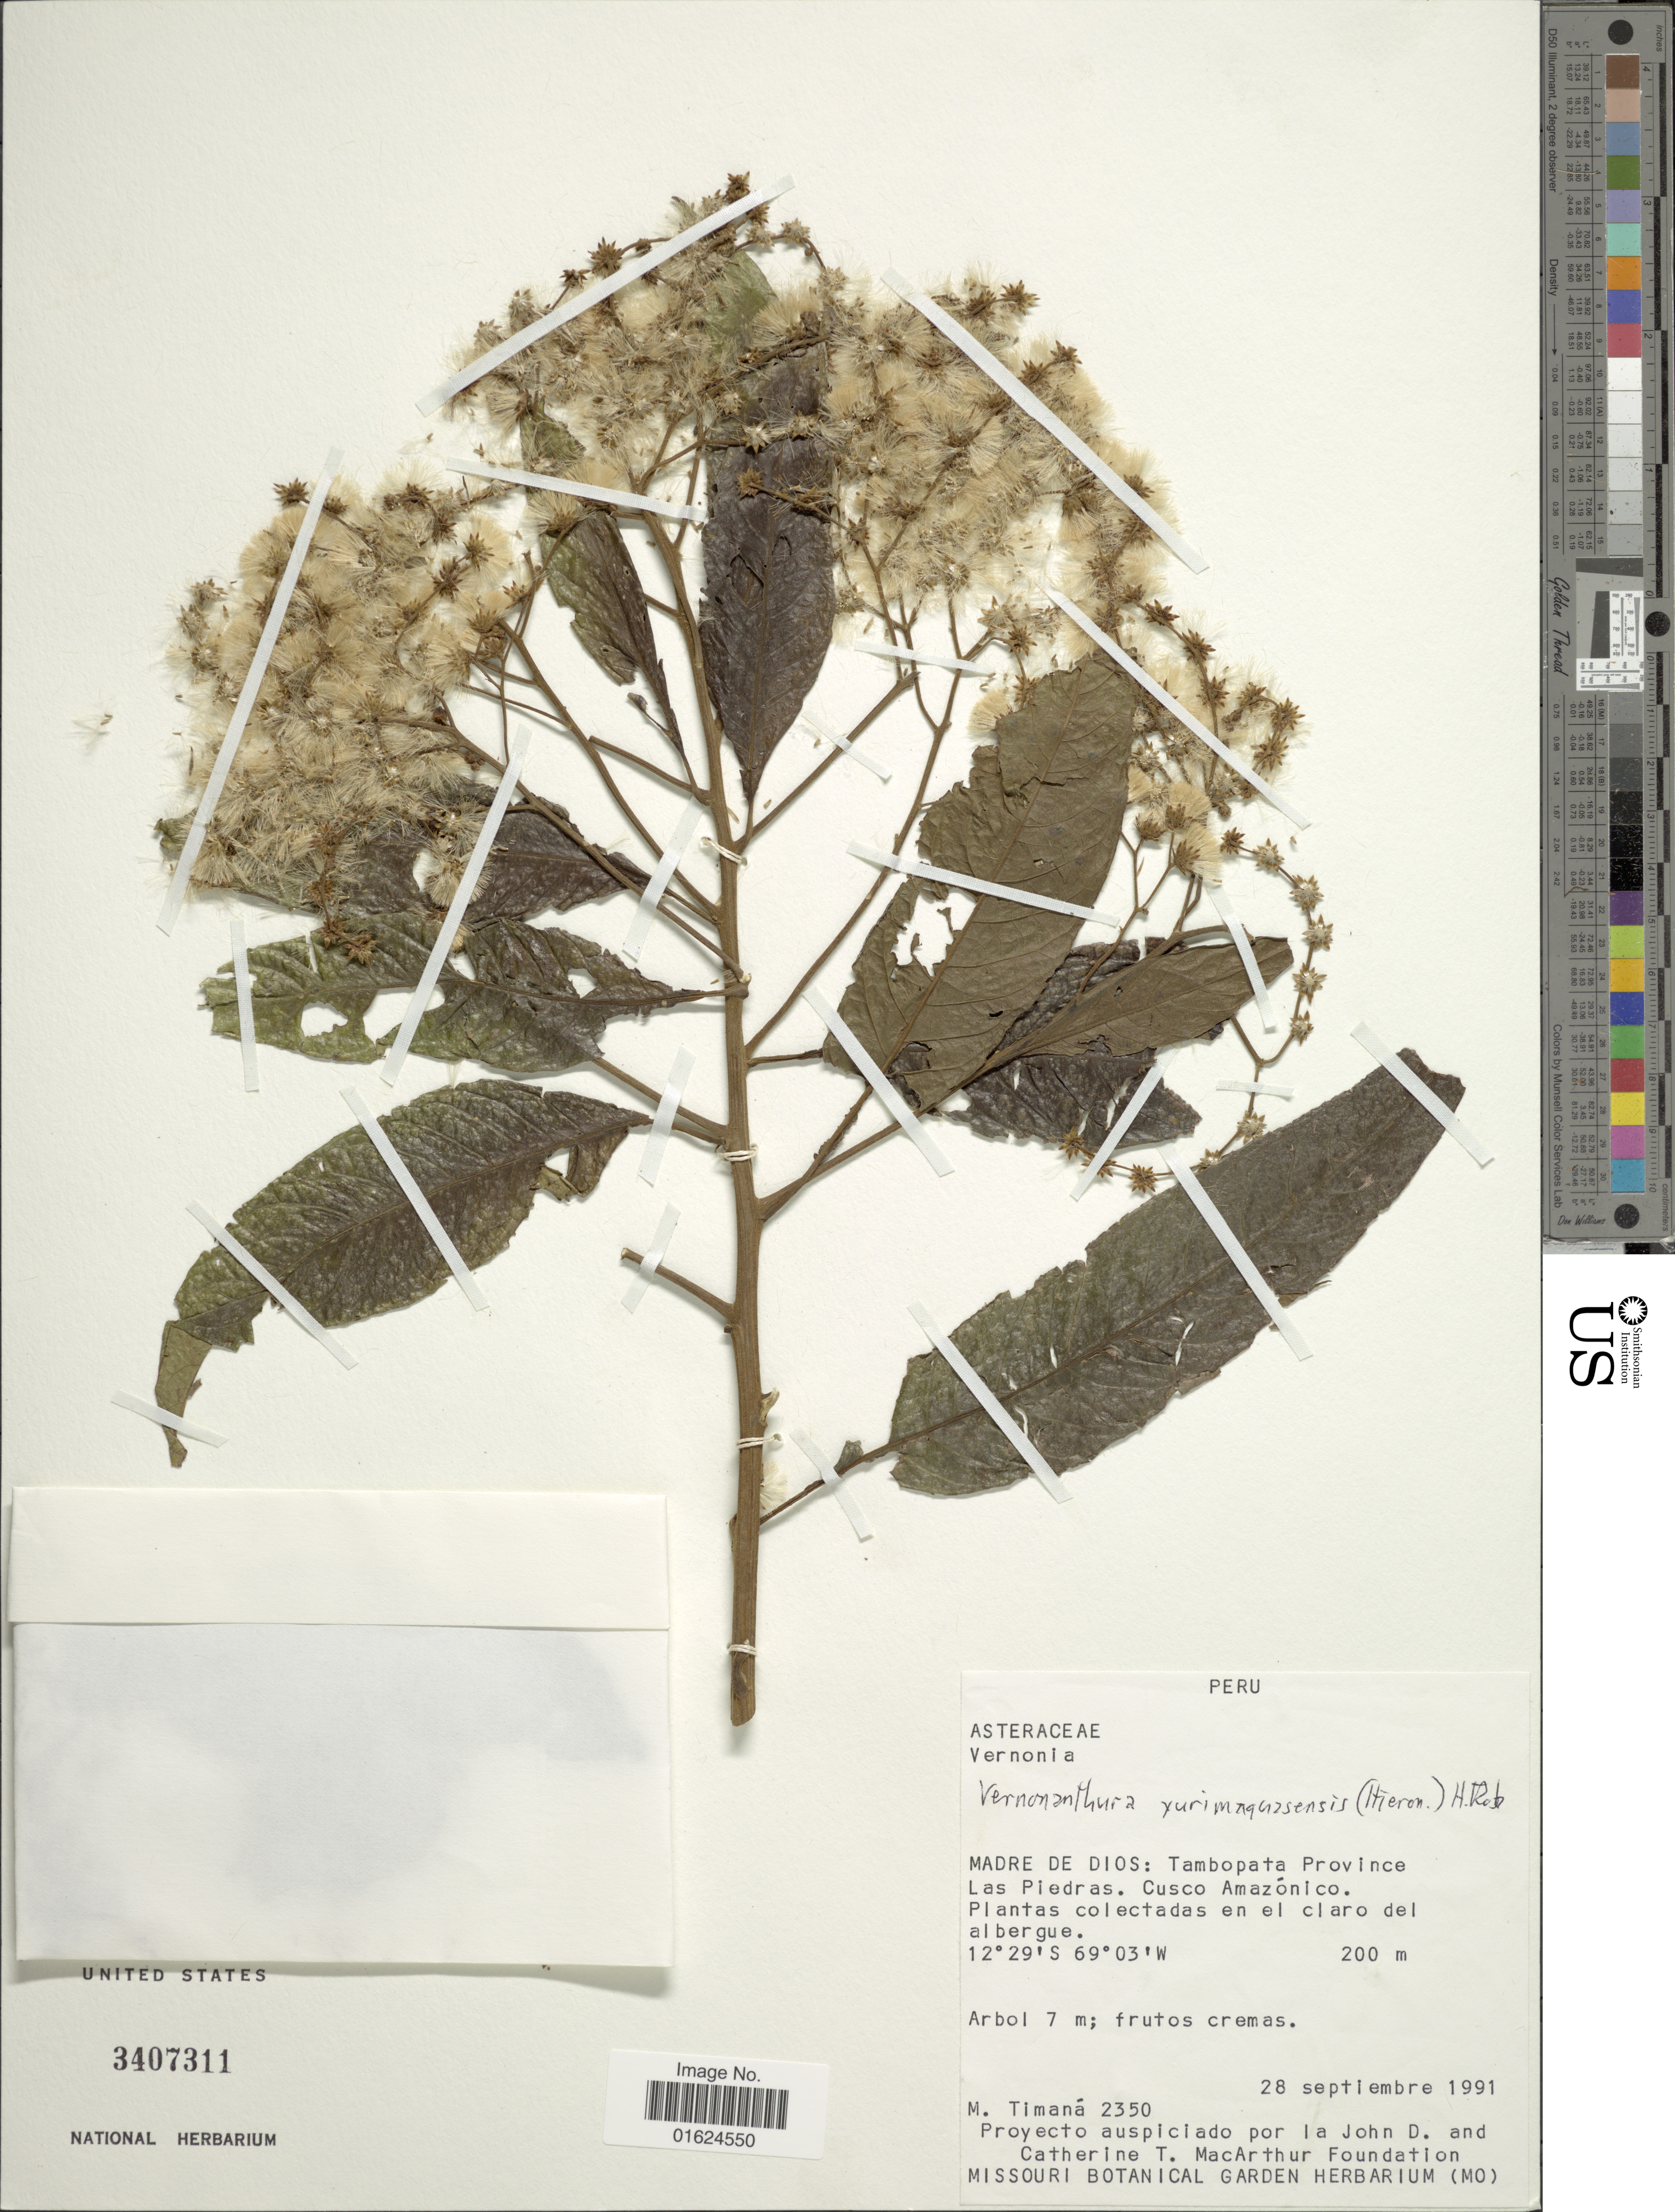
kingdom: Plantae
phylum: Tracheophyta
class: Magnoliopsida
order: Asterales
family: Asteraceae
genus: Vernonanthura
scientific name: Vernonanthura patens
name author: (Kunth) H. Rob.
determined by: Renon, Polla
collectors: M. E. Timaná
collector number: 2350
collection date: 1991-09-28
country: Peru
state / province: Madre de Dios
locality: Tambopata Province Las Piedras, Cusco Amazónico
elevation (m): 200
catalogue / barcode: US 3407311